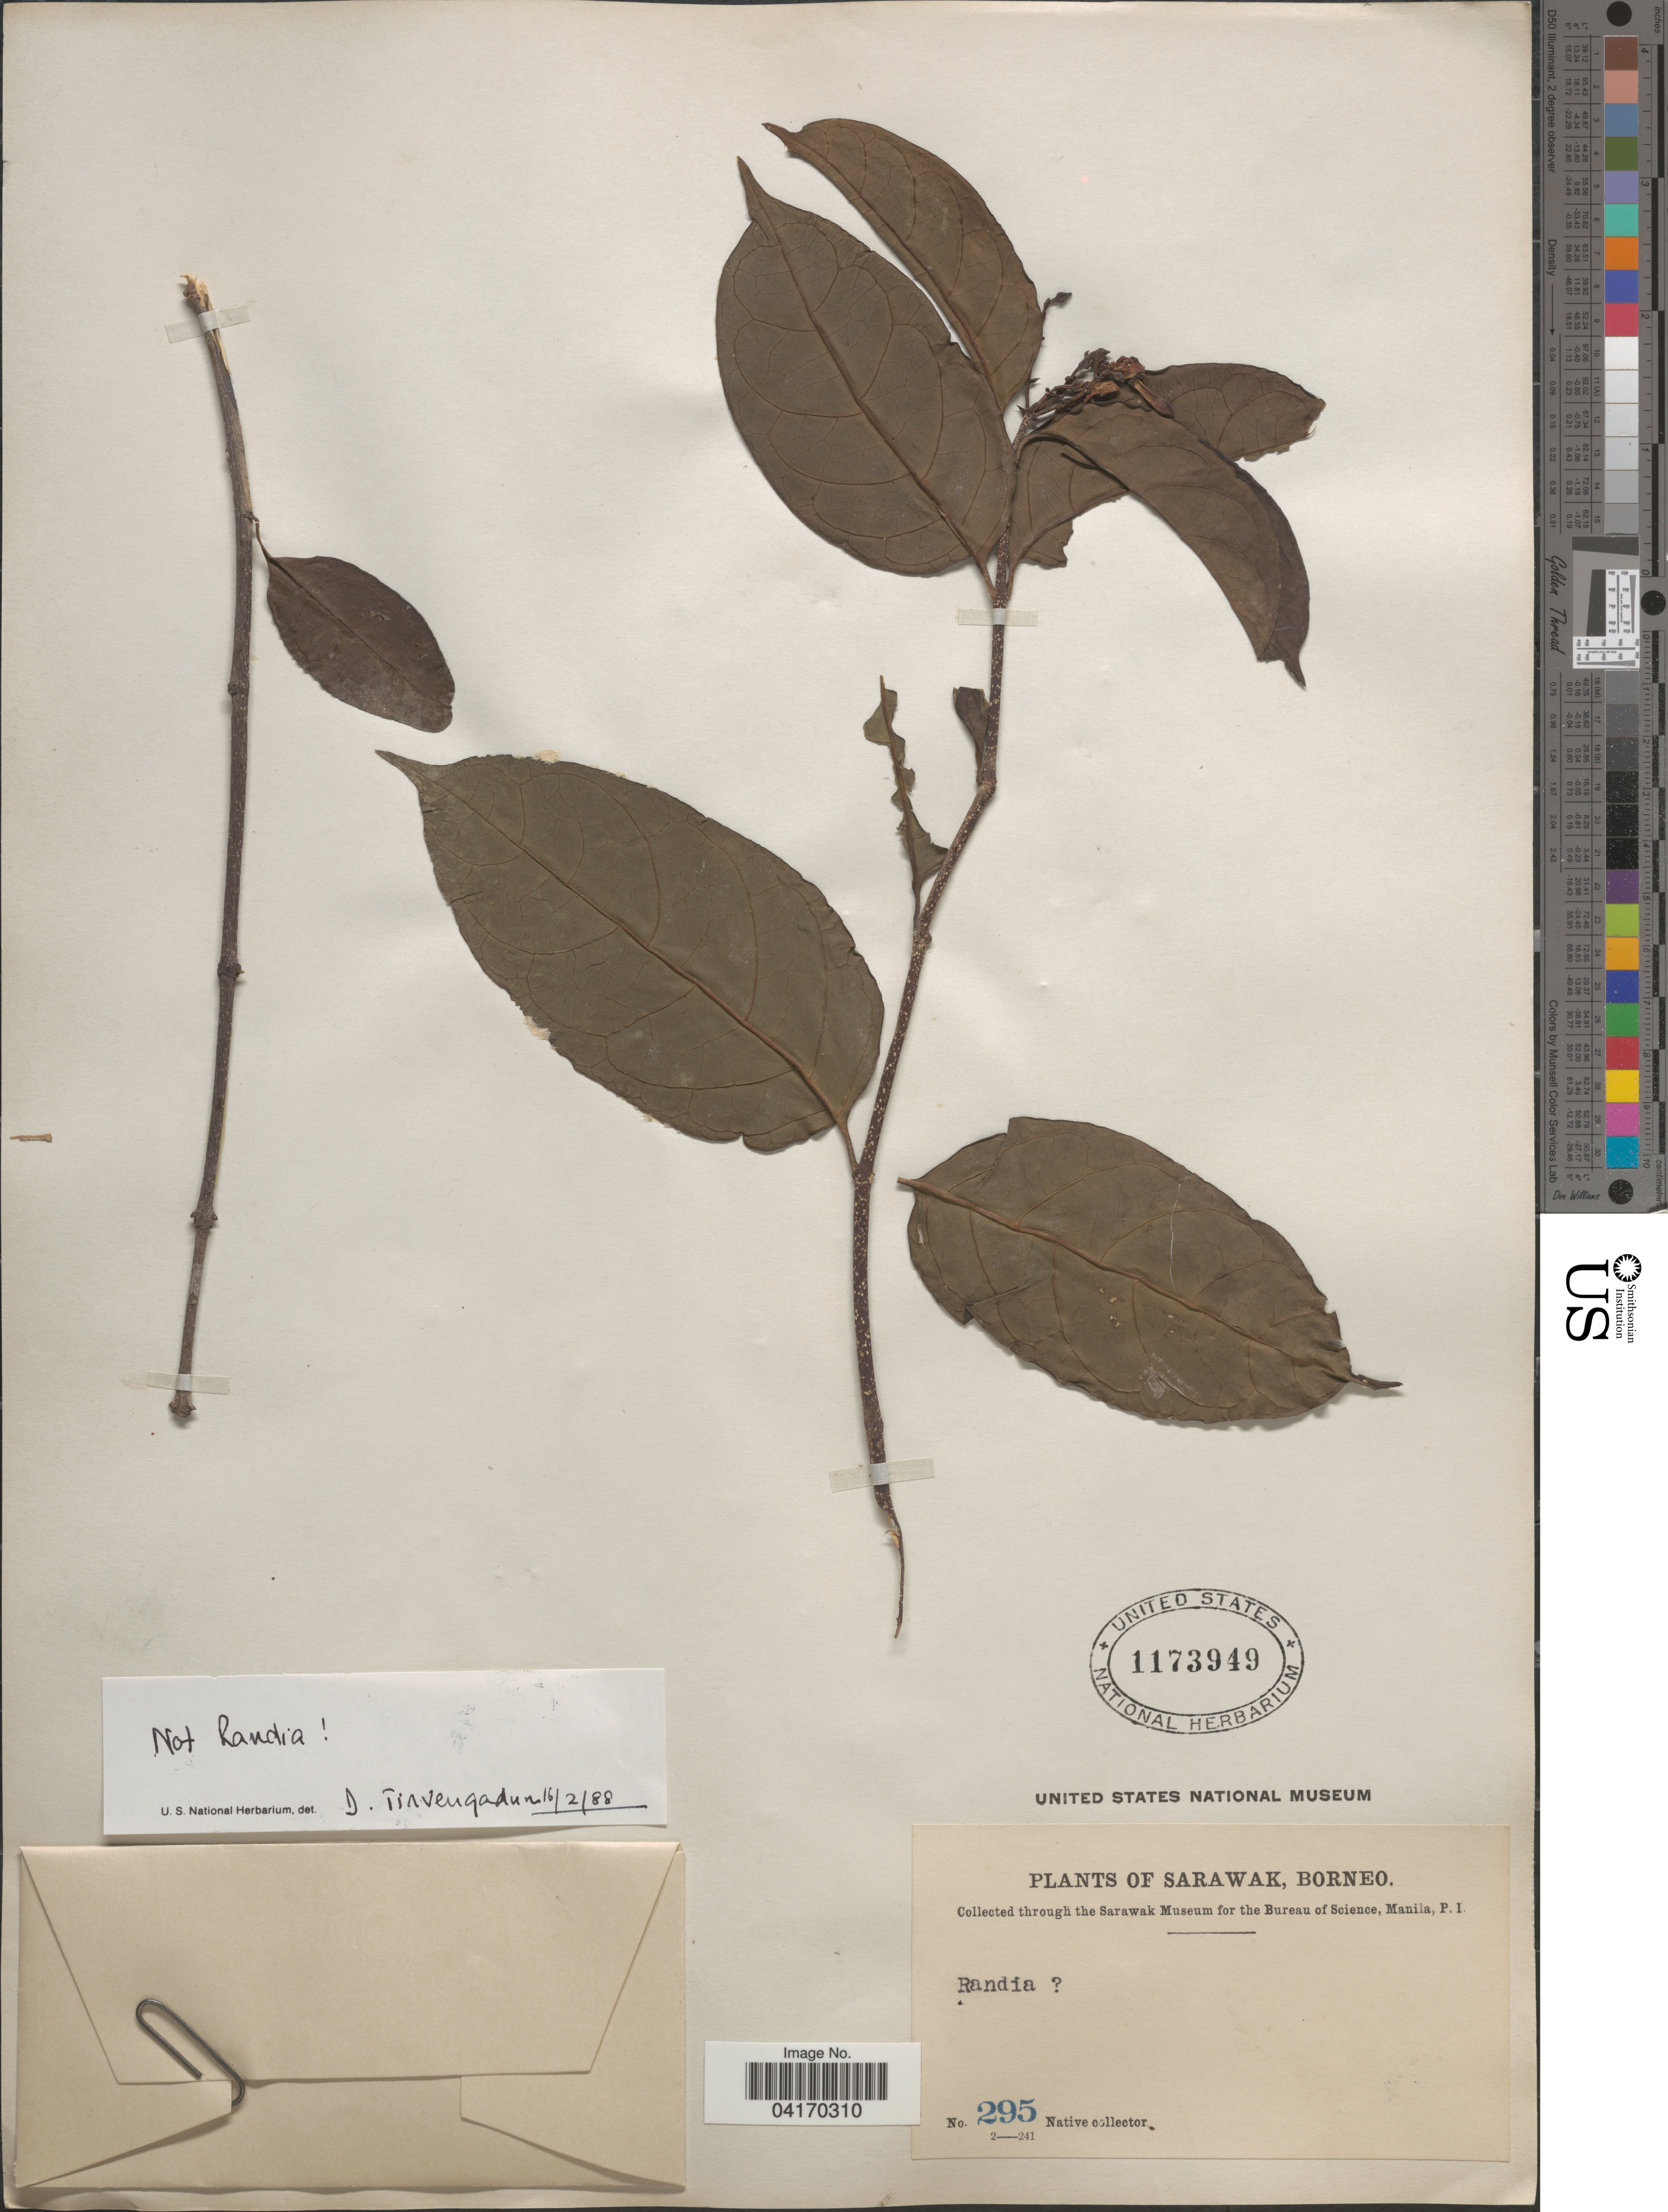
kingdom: Plantae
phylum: Tracheophyta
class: Magnoliopsida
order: Gentianales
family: Rubiaceae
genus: Randia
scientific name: Randia sp.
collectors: Native collector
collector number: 295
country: Malaysia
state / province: Sarawak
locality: Sarawak, Borneo.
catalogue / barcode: US 1173949